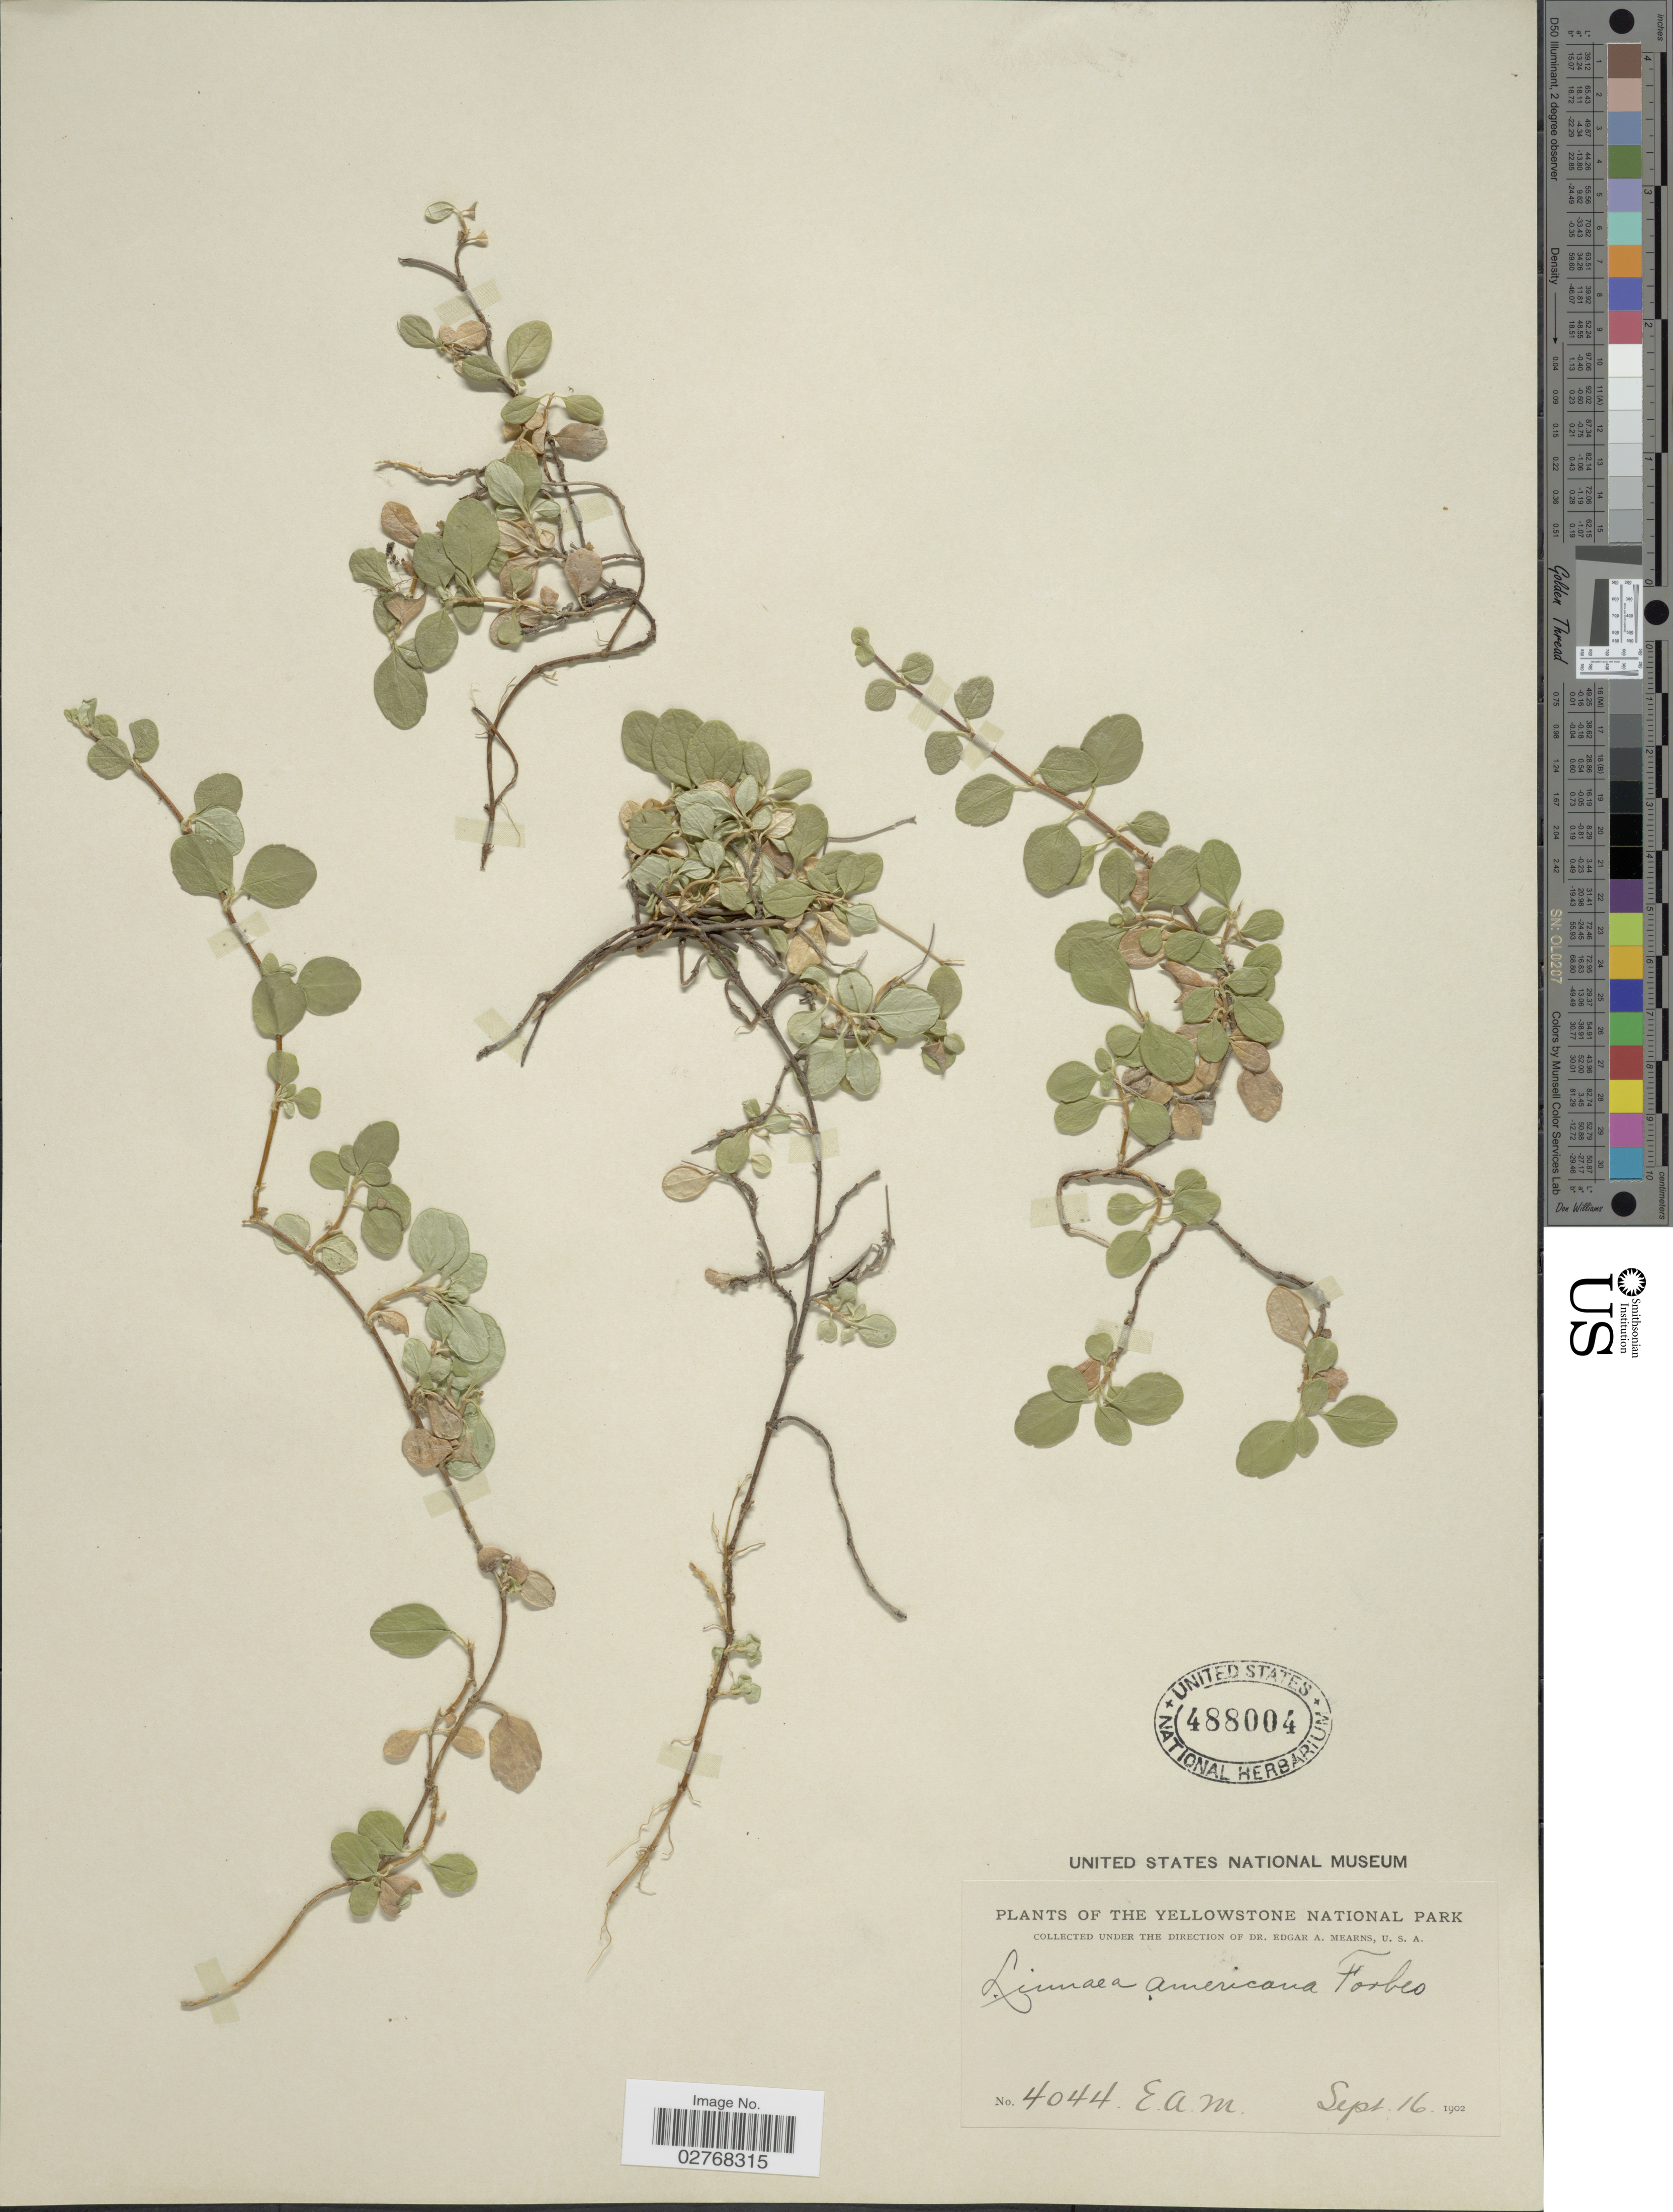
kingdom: Plantae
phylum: Tracheophyta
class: Magnoliopsida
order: Dipsacales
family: Caprifoliaceae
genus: Linnaea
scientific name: Linnaea borealis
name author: L.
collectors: E. A. Mearns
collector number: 4044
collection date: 1902-09-16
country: United States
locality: Yellowstone National Park.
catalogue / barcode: US 488004